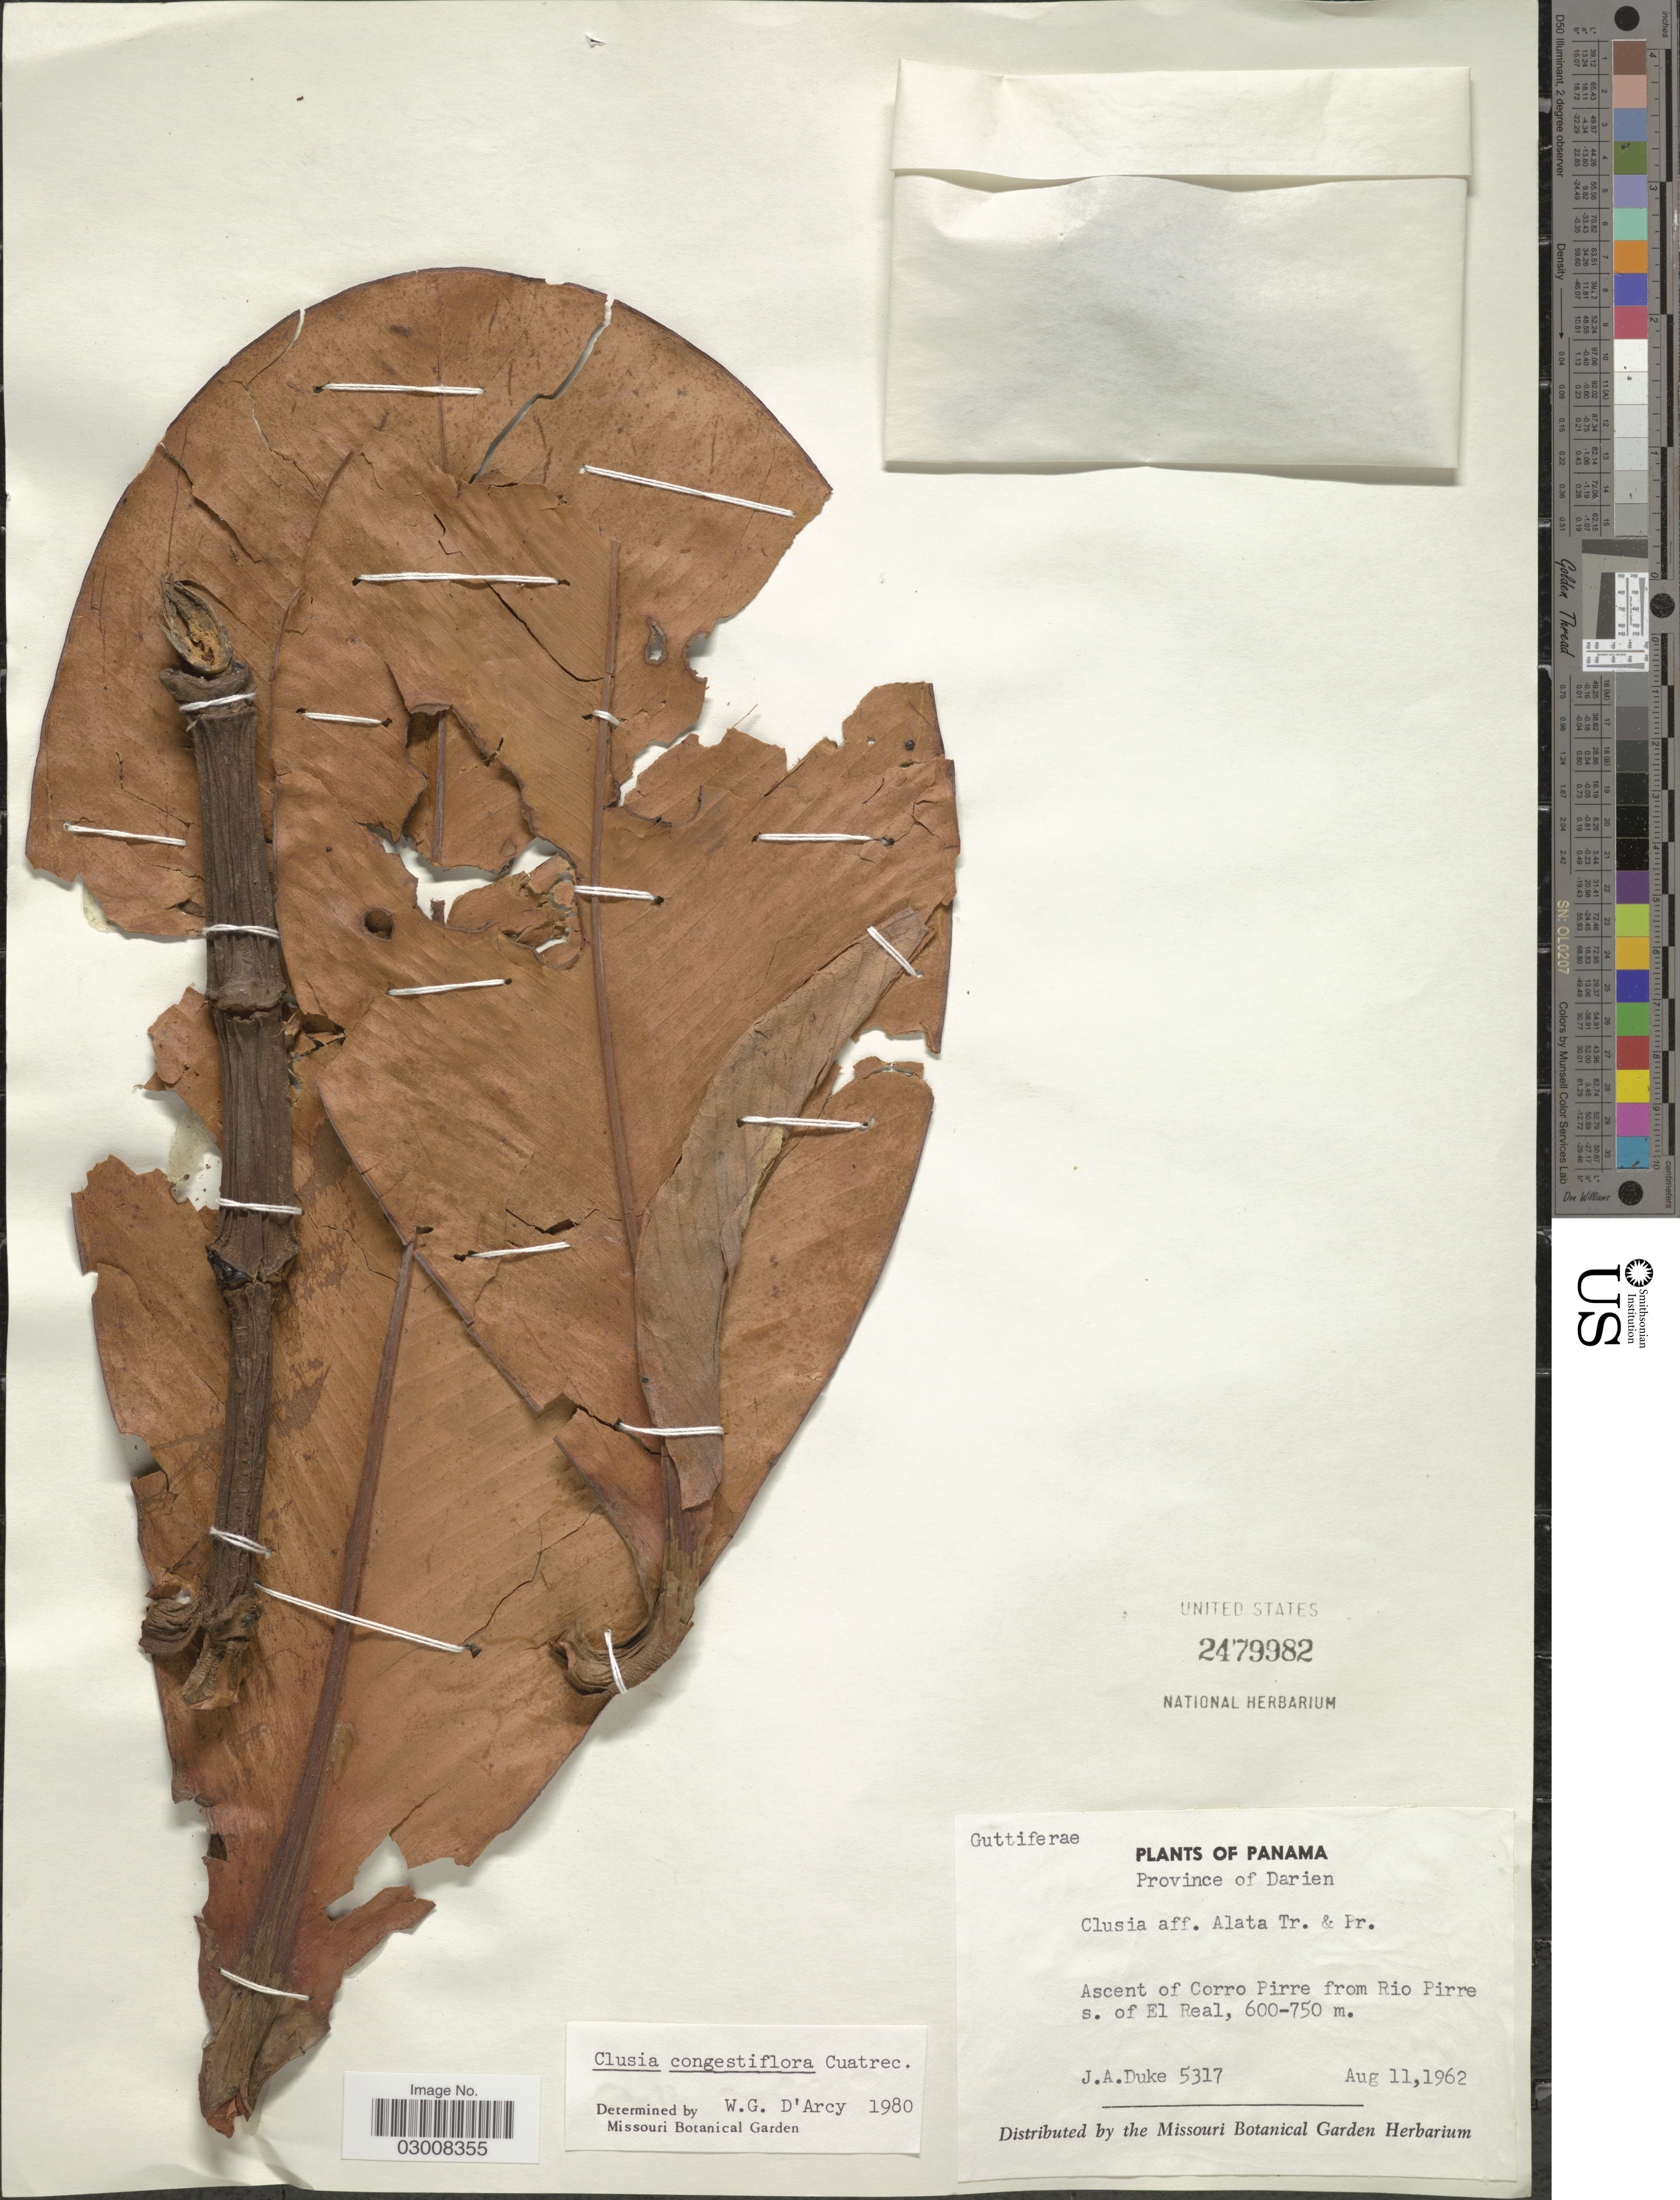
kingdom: Plantae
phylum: Tracheophyta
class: Magnoliopsida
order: Malpighiales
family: Clusiaceae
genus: Clusia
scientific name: Clusia congestiflora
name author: Cuatrec.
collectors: J. A. Duke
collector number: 5317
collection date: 1962-08-11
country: Panama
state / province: Darién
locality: Ascent of Corro Pirre from Rio Pirre s. of El Real.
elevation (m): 600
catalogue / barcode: US 2479982